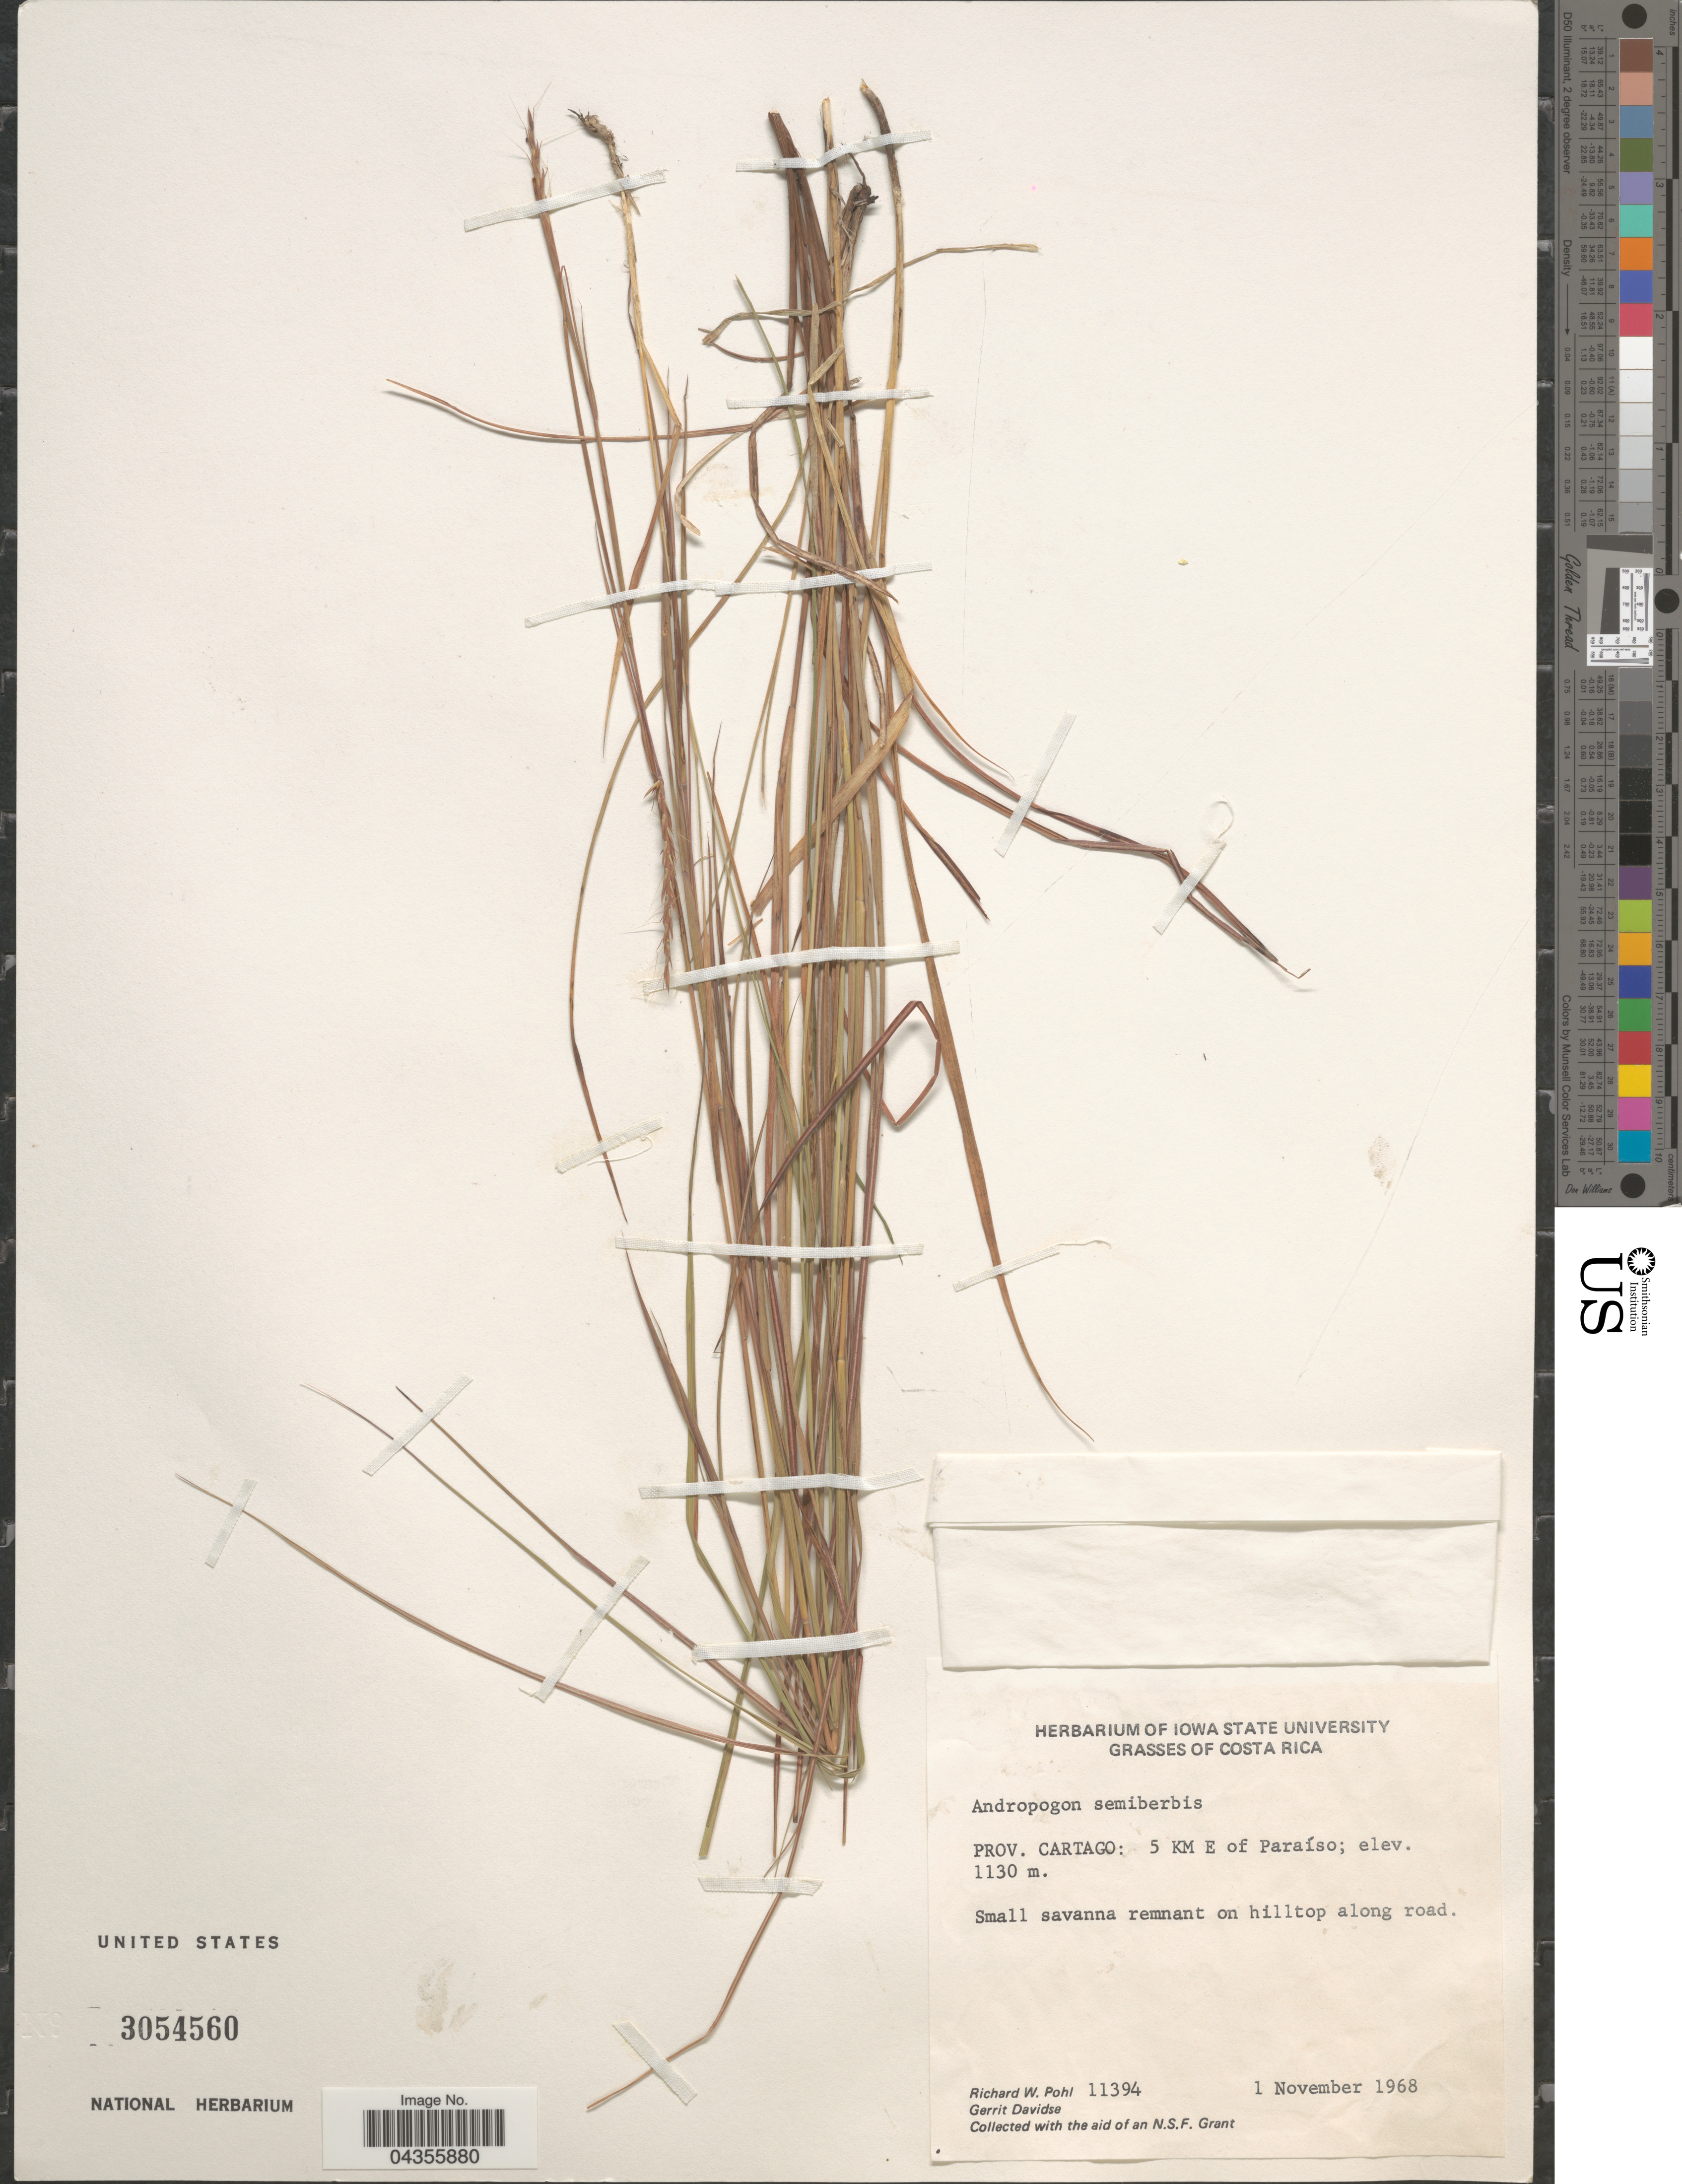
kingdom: Plantae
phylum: Tracheophyta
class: Liliopsida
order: Poales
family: Poaceae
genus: Schizachyrium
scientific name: Schizachyrium sanguineum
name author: (Retz.) Alston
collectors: R. W. Pohl & G. Davidse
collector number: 11394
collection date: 1968-11-01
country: Costa Rica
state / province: Cartago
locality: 5 KM E of Paraíso.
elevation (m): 1130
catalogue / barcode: US 3054560